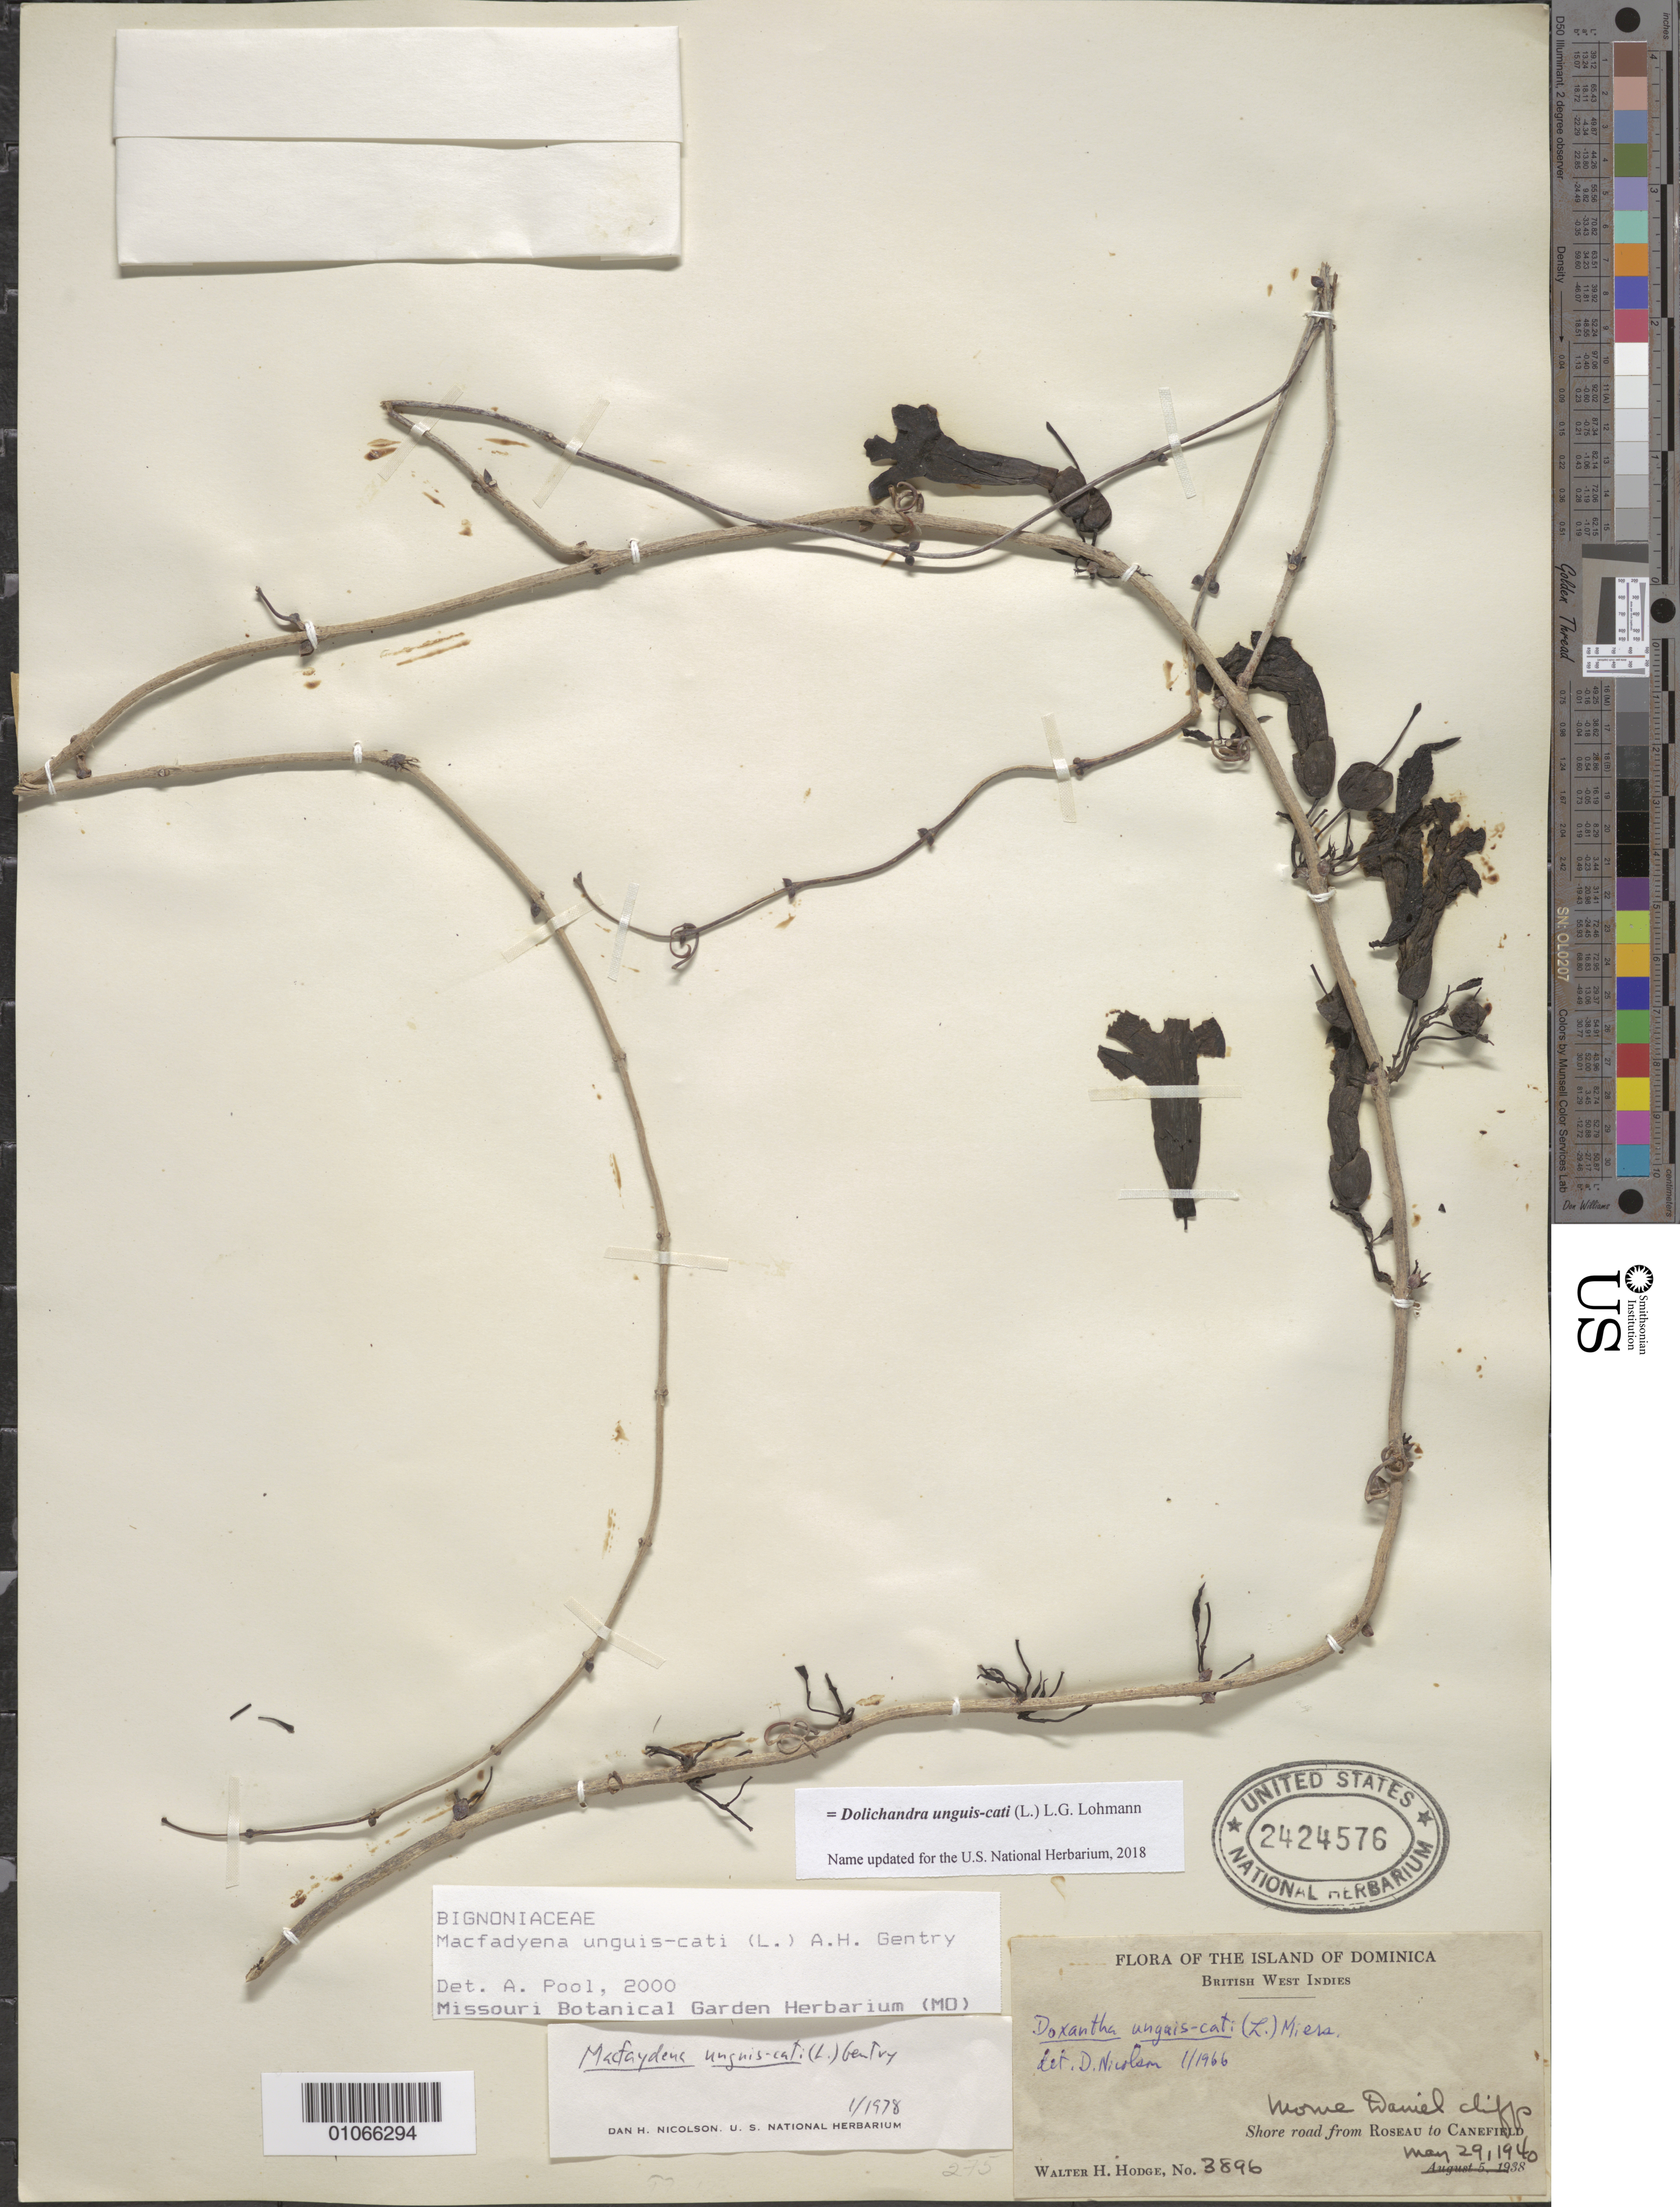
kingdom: Plantae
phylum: Tracheophyta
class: Magnoliopsida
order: Lamiales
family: Bignoniaceae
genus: Dolichandra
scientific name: Dolichandra unguis-cati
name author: (L.) L.G. Lohmann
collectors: W. Hodge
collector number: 3896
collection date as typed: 29 May 1940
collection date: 1940-05-29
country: Dominica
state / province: St. George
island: Dominica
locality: Morne Daniel cliffs, shore road from Roseau to Canefield.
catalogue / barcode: US 2424576